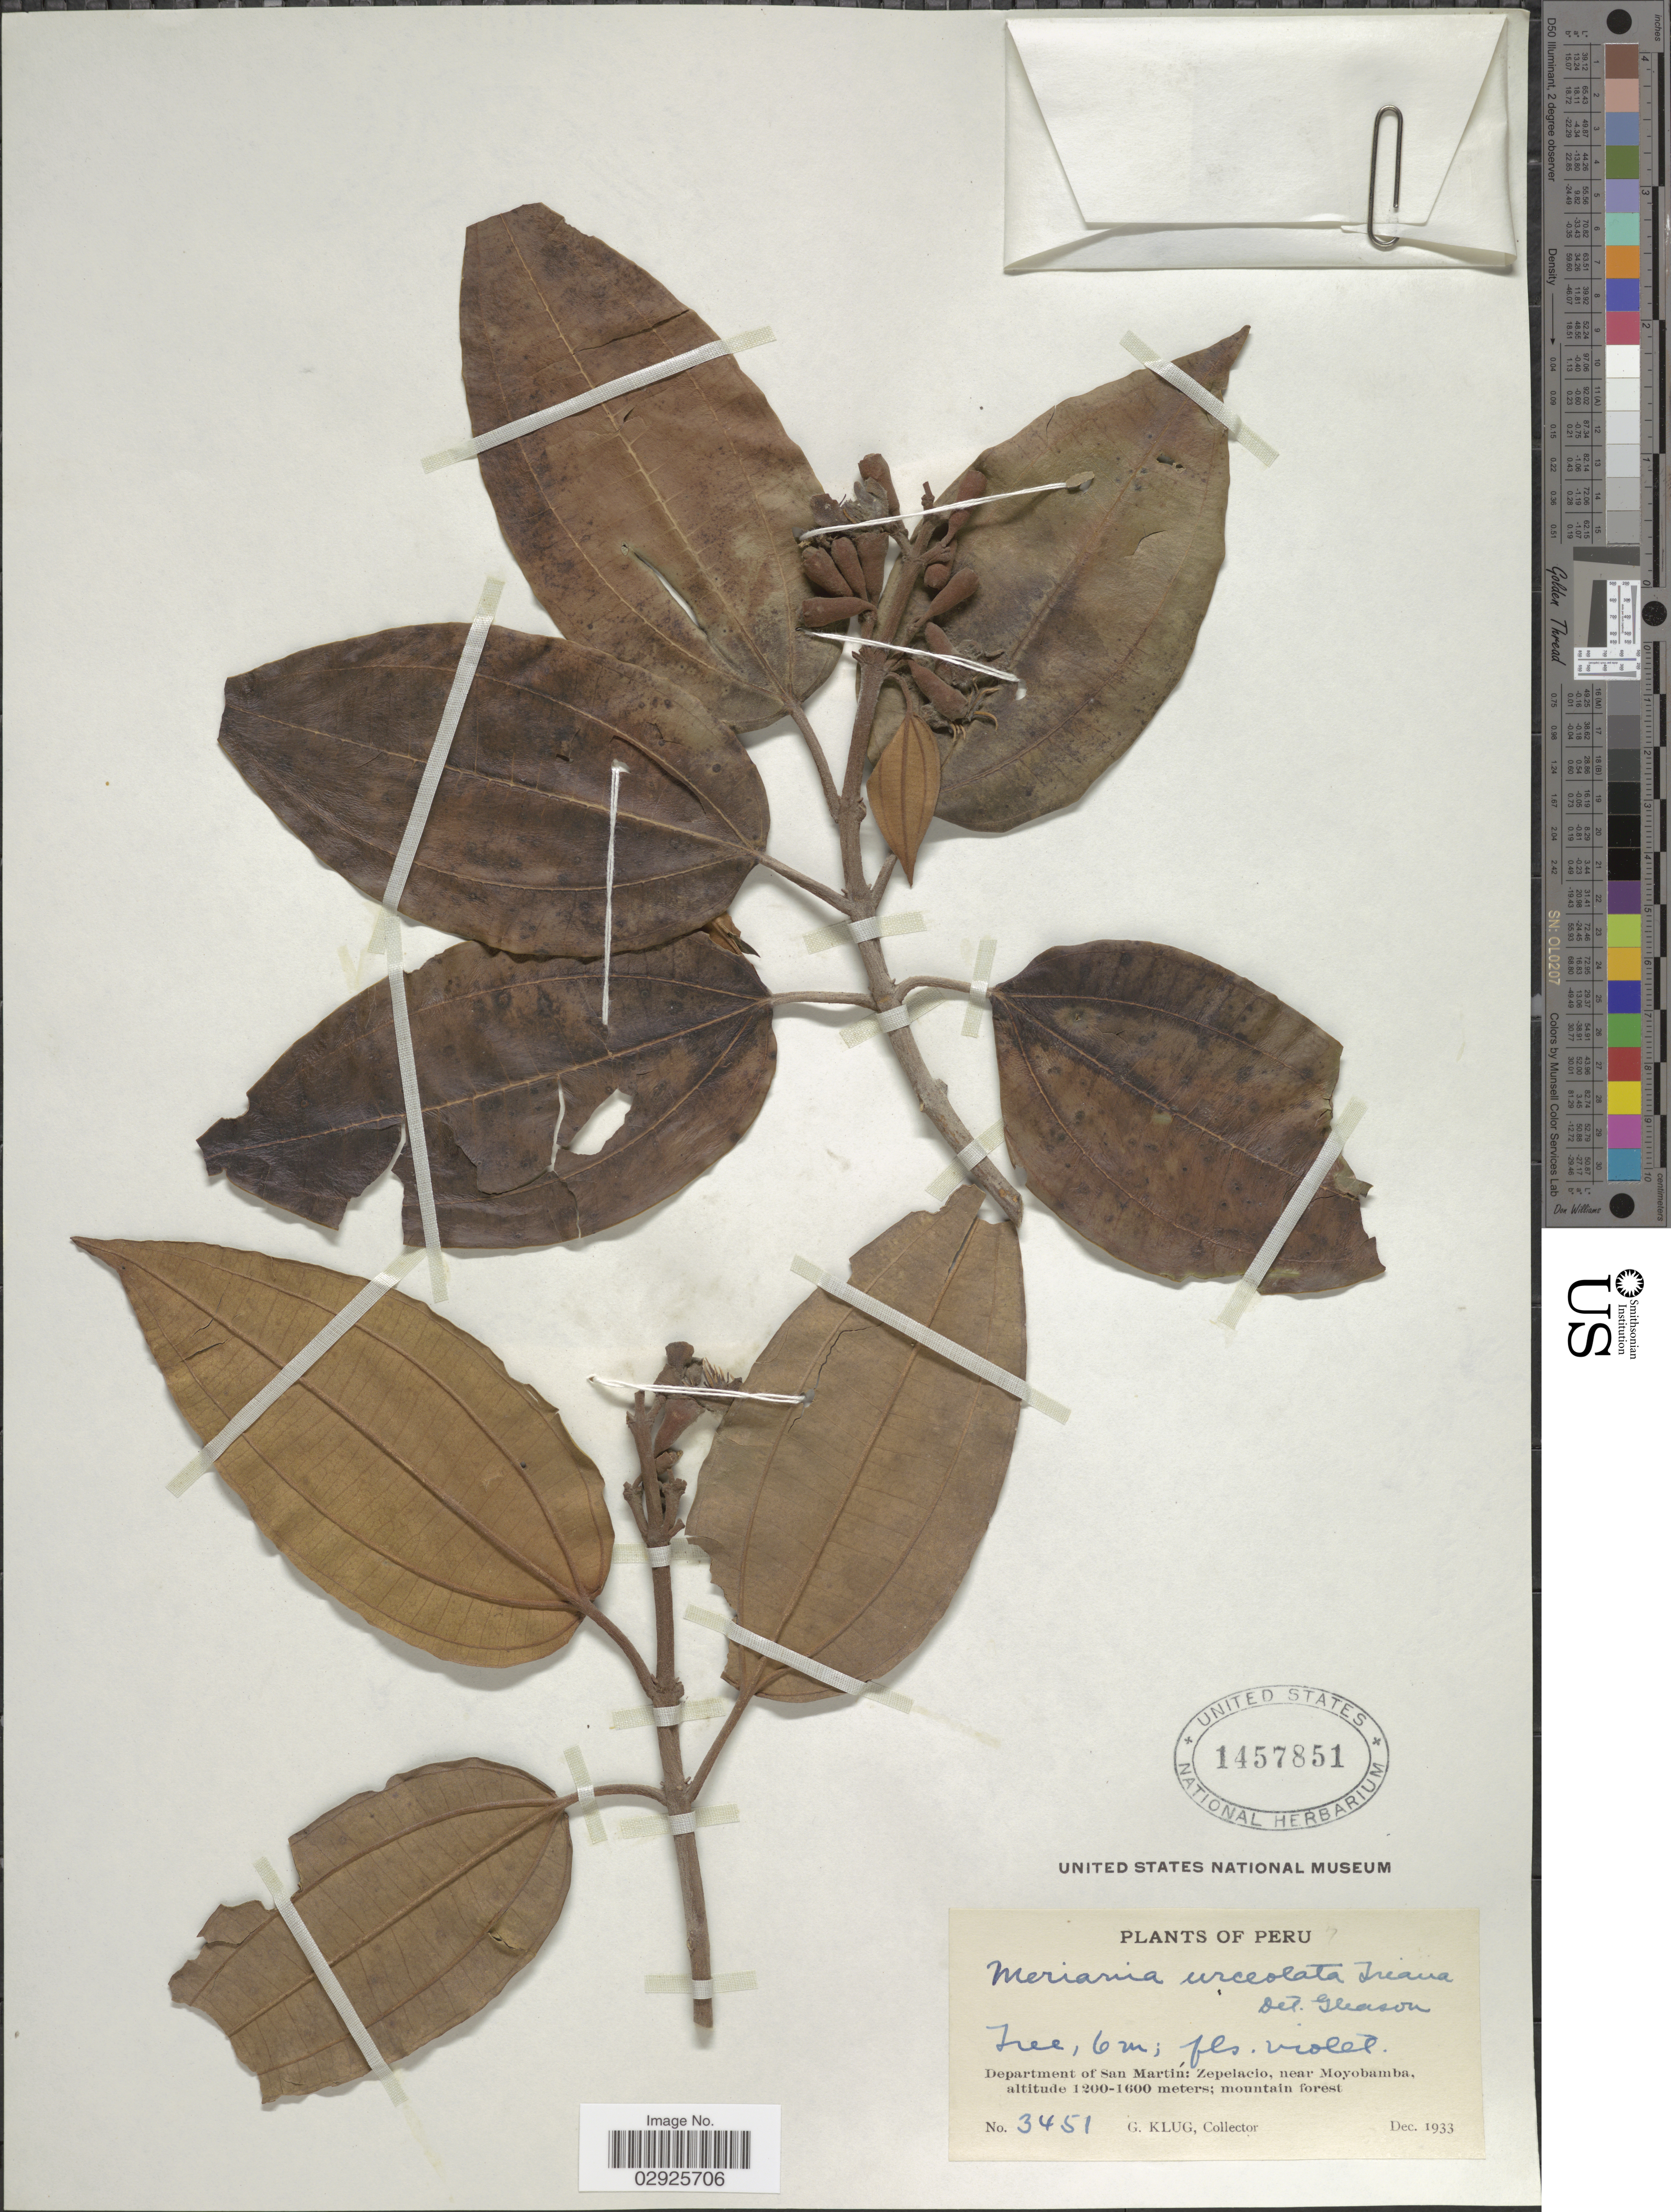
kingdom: Plantae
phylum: Tracheophyta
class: Magnoliopsida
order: Myrtales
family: Melastomataceae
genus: Meriania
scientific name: Meriania urceolata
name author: Triana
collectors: G. Klug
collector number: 3451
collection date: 1933-12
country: Peru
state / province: San Martín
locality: Department of San Martín: Zepelacio, near Moyobamba.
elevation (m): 1200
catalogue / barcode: US 1457851